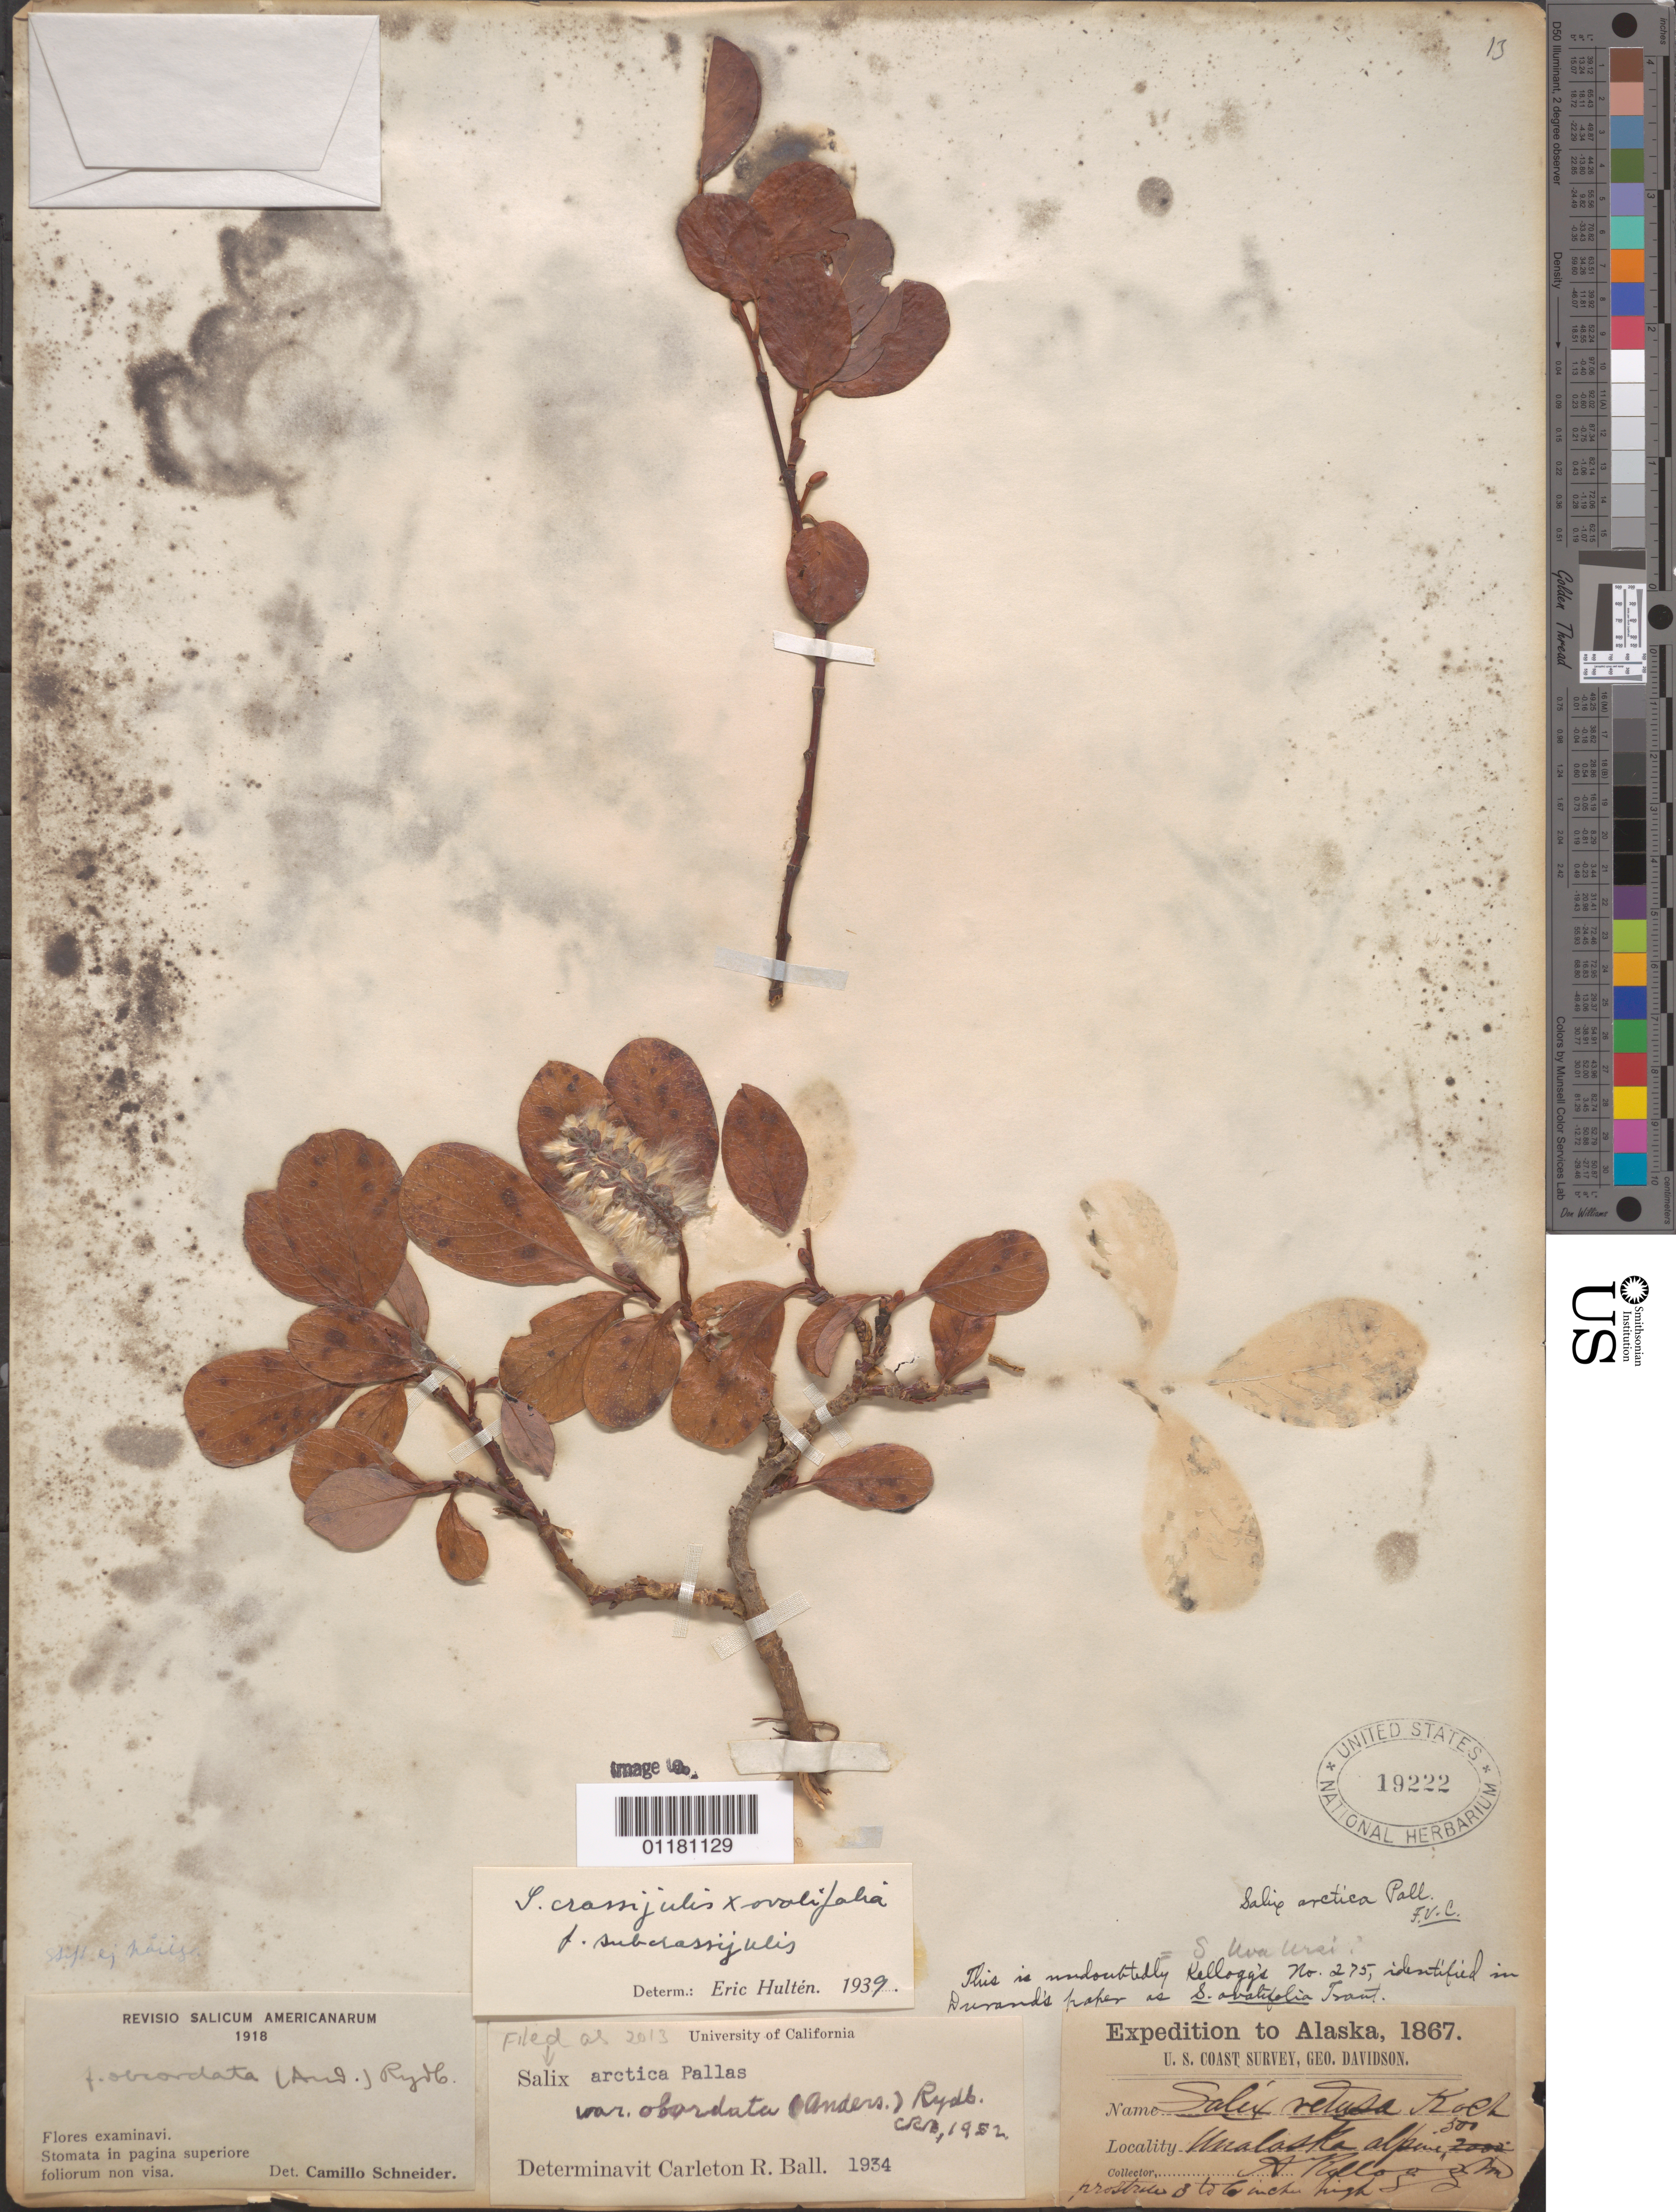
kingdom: Plantae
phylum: Tracheophyta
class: Magnoliopsida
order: Malpighiales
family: Salicaceae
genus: Salix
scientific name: Salix arctica var. subcordata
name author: C.K. Schneid.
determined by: Ball, C. R.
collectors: A. Kellogg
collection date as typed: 1867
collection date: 1867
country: United States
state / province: Alaska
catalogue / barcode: US 19222